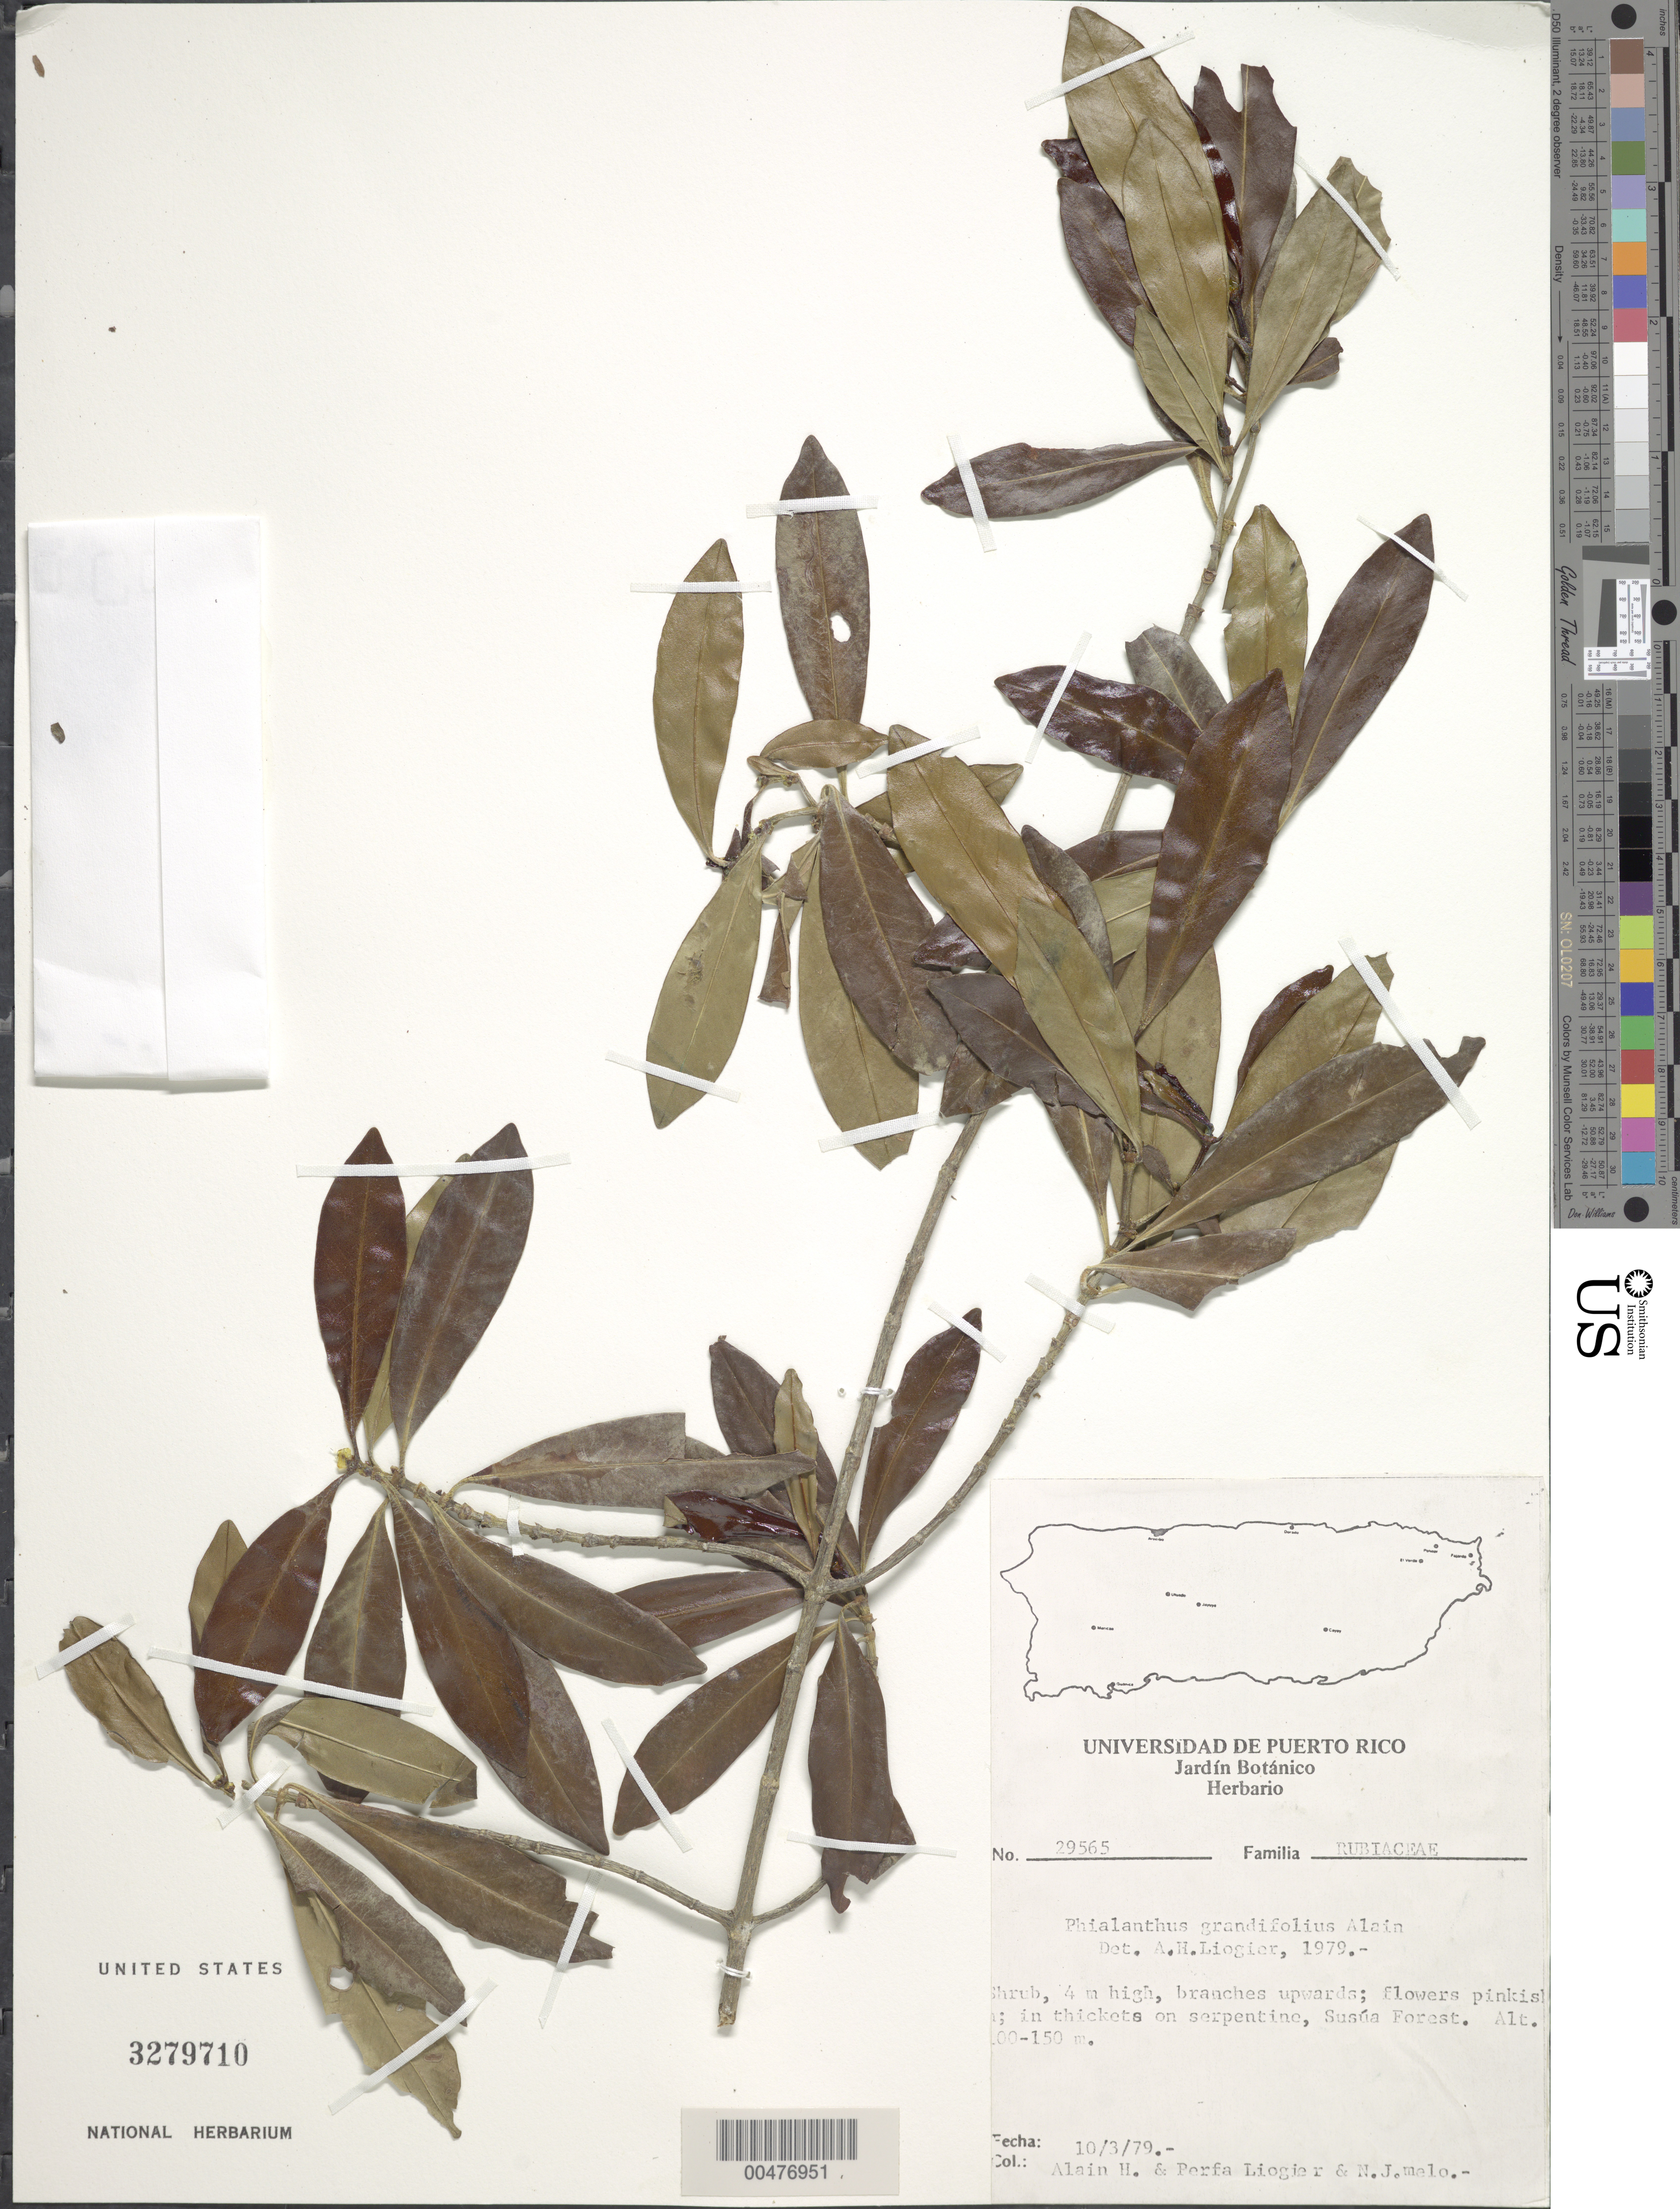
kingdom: Plantae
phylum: Tracheophyta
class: Magnoliopsida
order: Gentianales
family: Rubiaceae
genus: Phialanthus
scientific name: Phialanthus grandifolius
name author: Alain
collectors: A. H. Liogier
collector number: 29565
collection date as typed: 10 Mar 1979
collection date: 1979-03-10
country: Puerto Rico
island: Greater Antilles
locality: Susúa Forest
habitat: In thickets on serpentine.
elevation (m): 100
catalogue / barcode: US 3279710